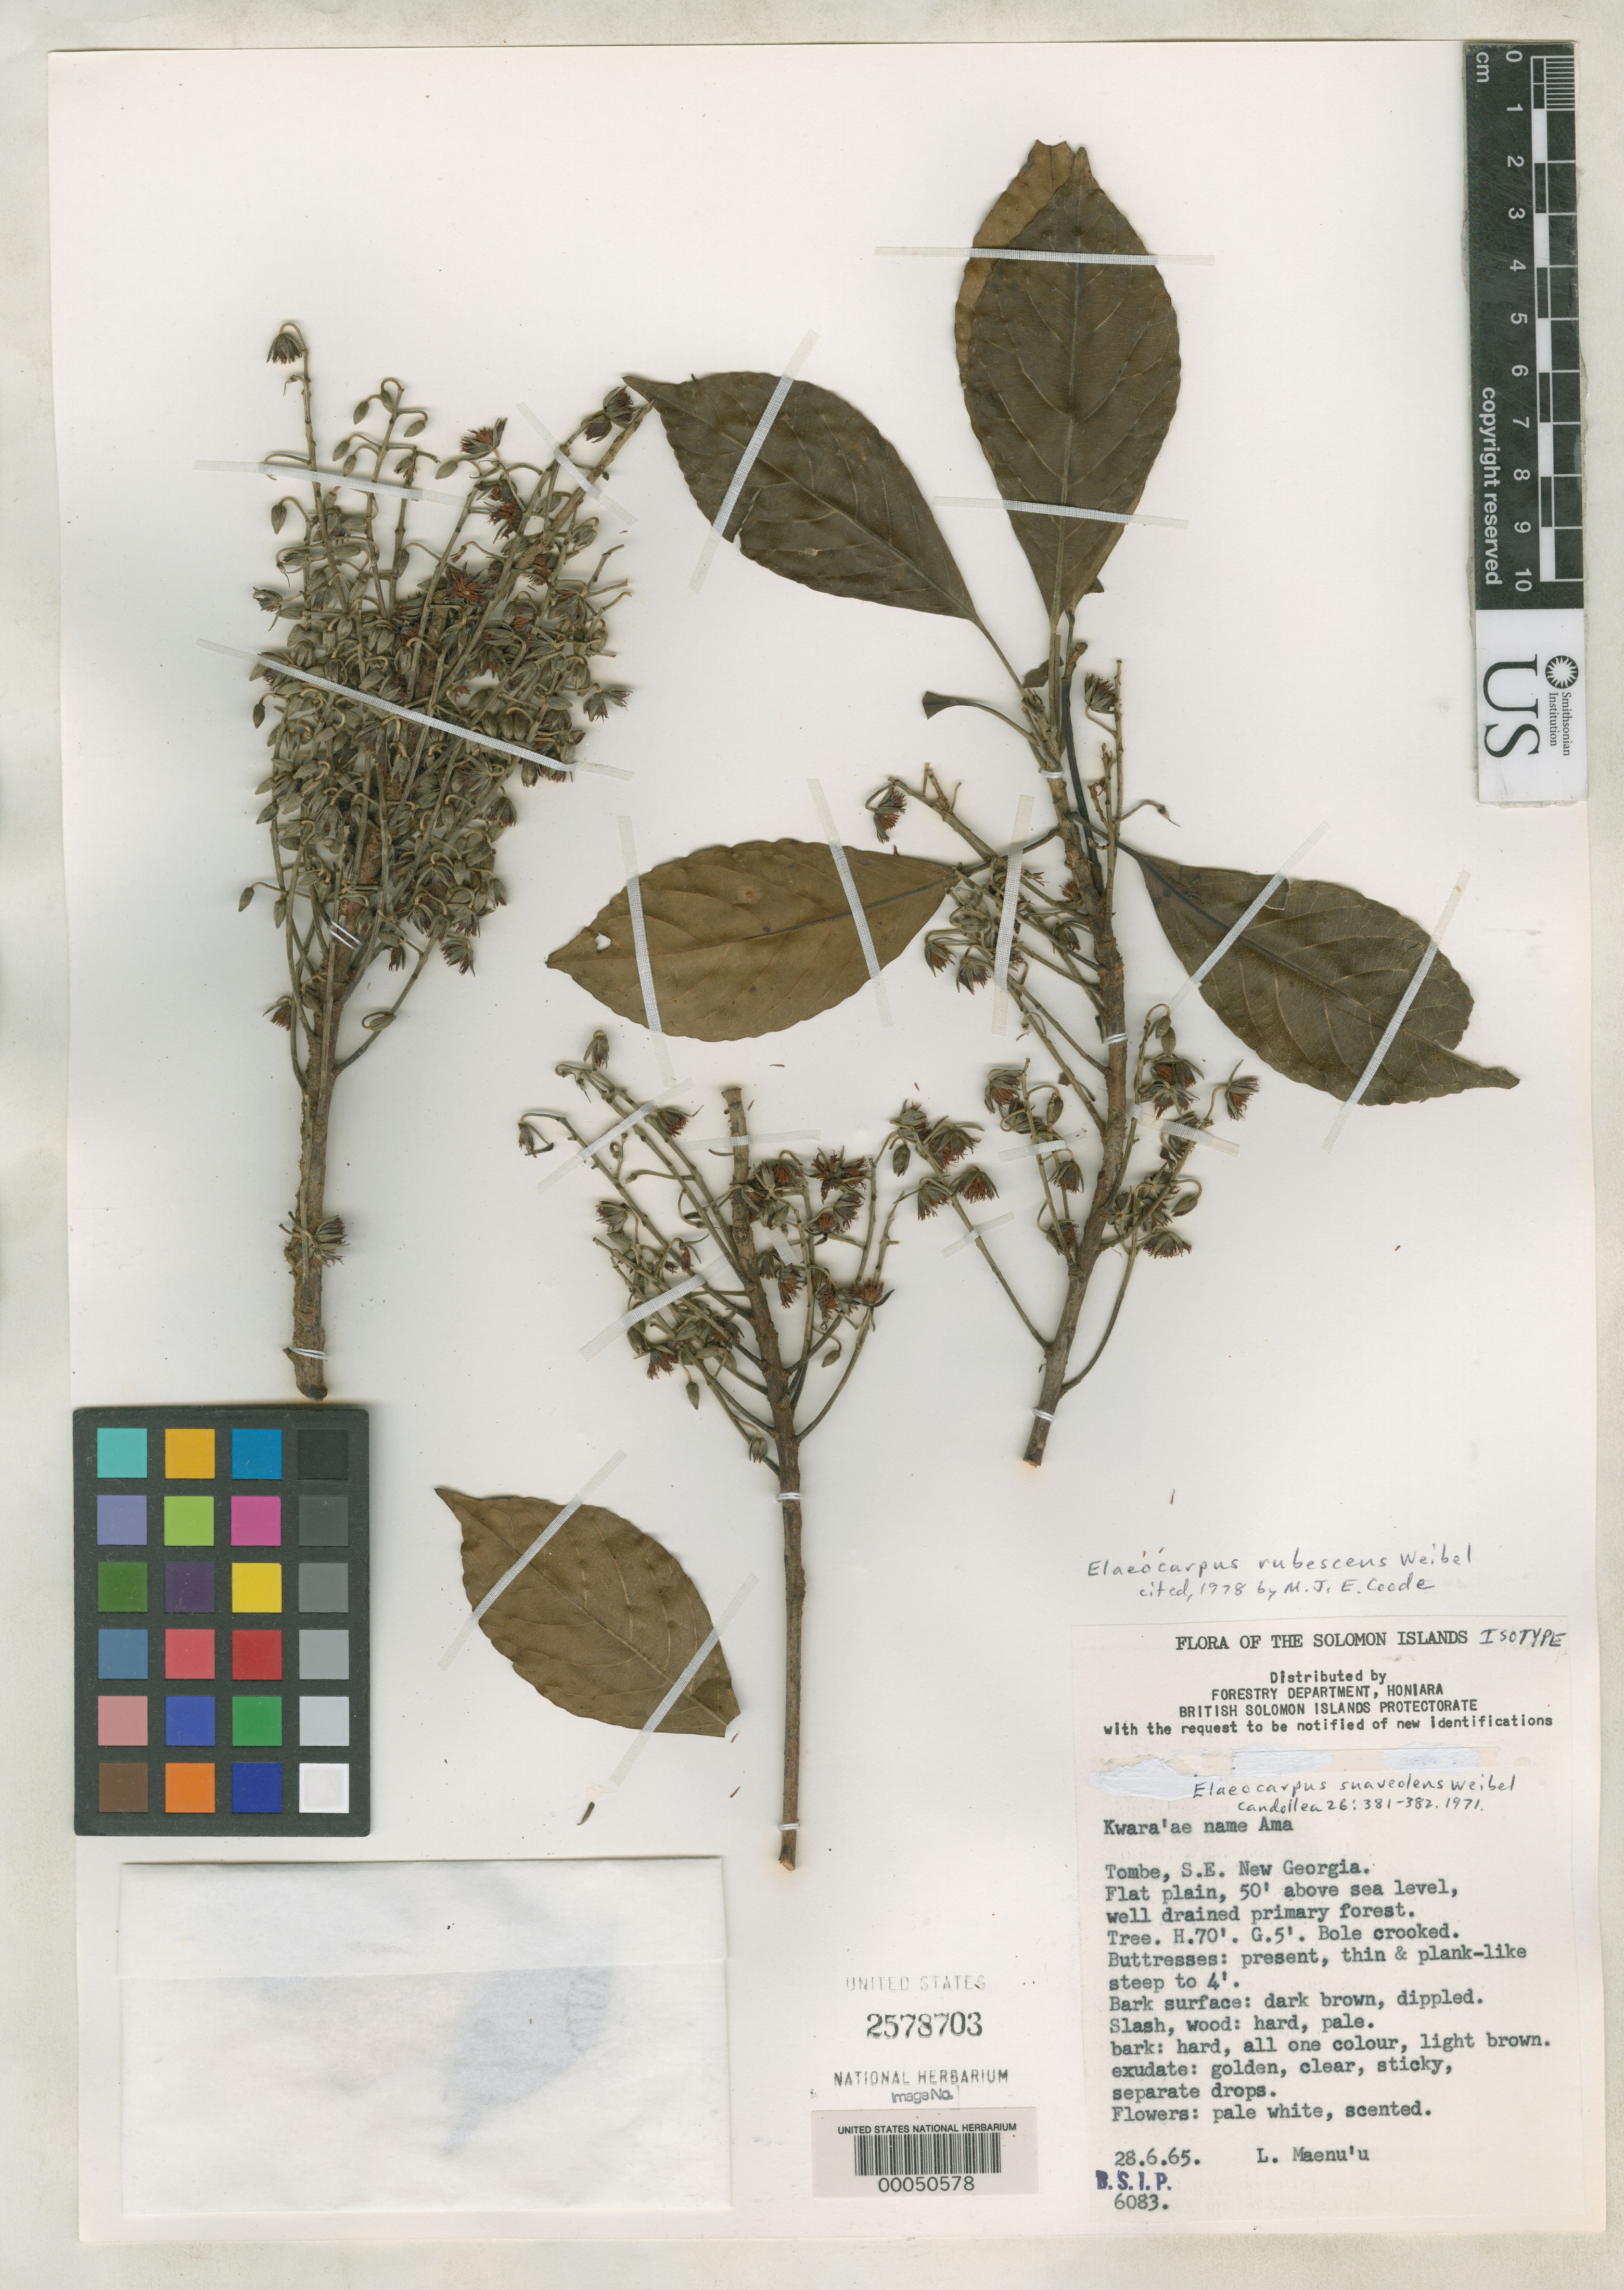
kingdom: Plantae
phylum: Tracheophyta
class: Magnoliopsida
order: Oxalidales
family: Elaeocarpaceae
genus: Elaeocarpus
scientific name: Elaeocarpus suaveolens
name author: Weibel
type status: Isotype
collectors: L. Maenu'u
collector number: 6083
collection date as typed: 28 Jun 1965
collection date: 1965-06-28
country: Solomon Islands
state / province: Western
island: New Georgia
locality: SE New Georgia Island, Tombe.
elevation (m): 15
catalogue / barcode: US 2578703